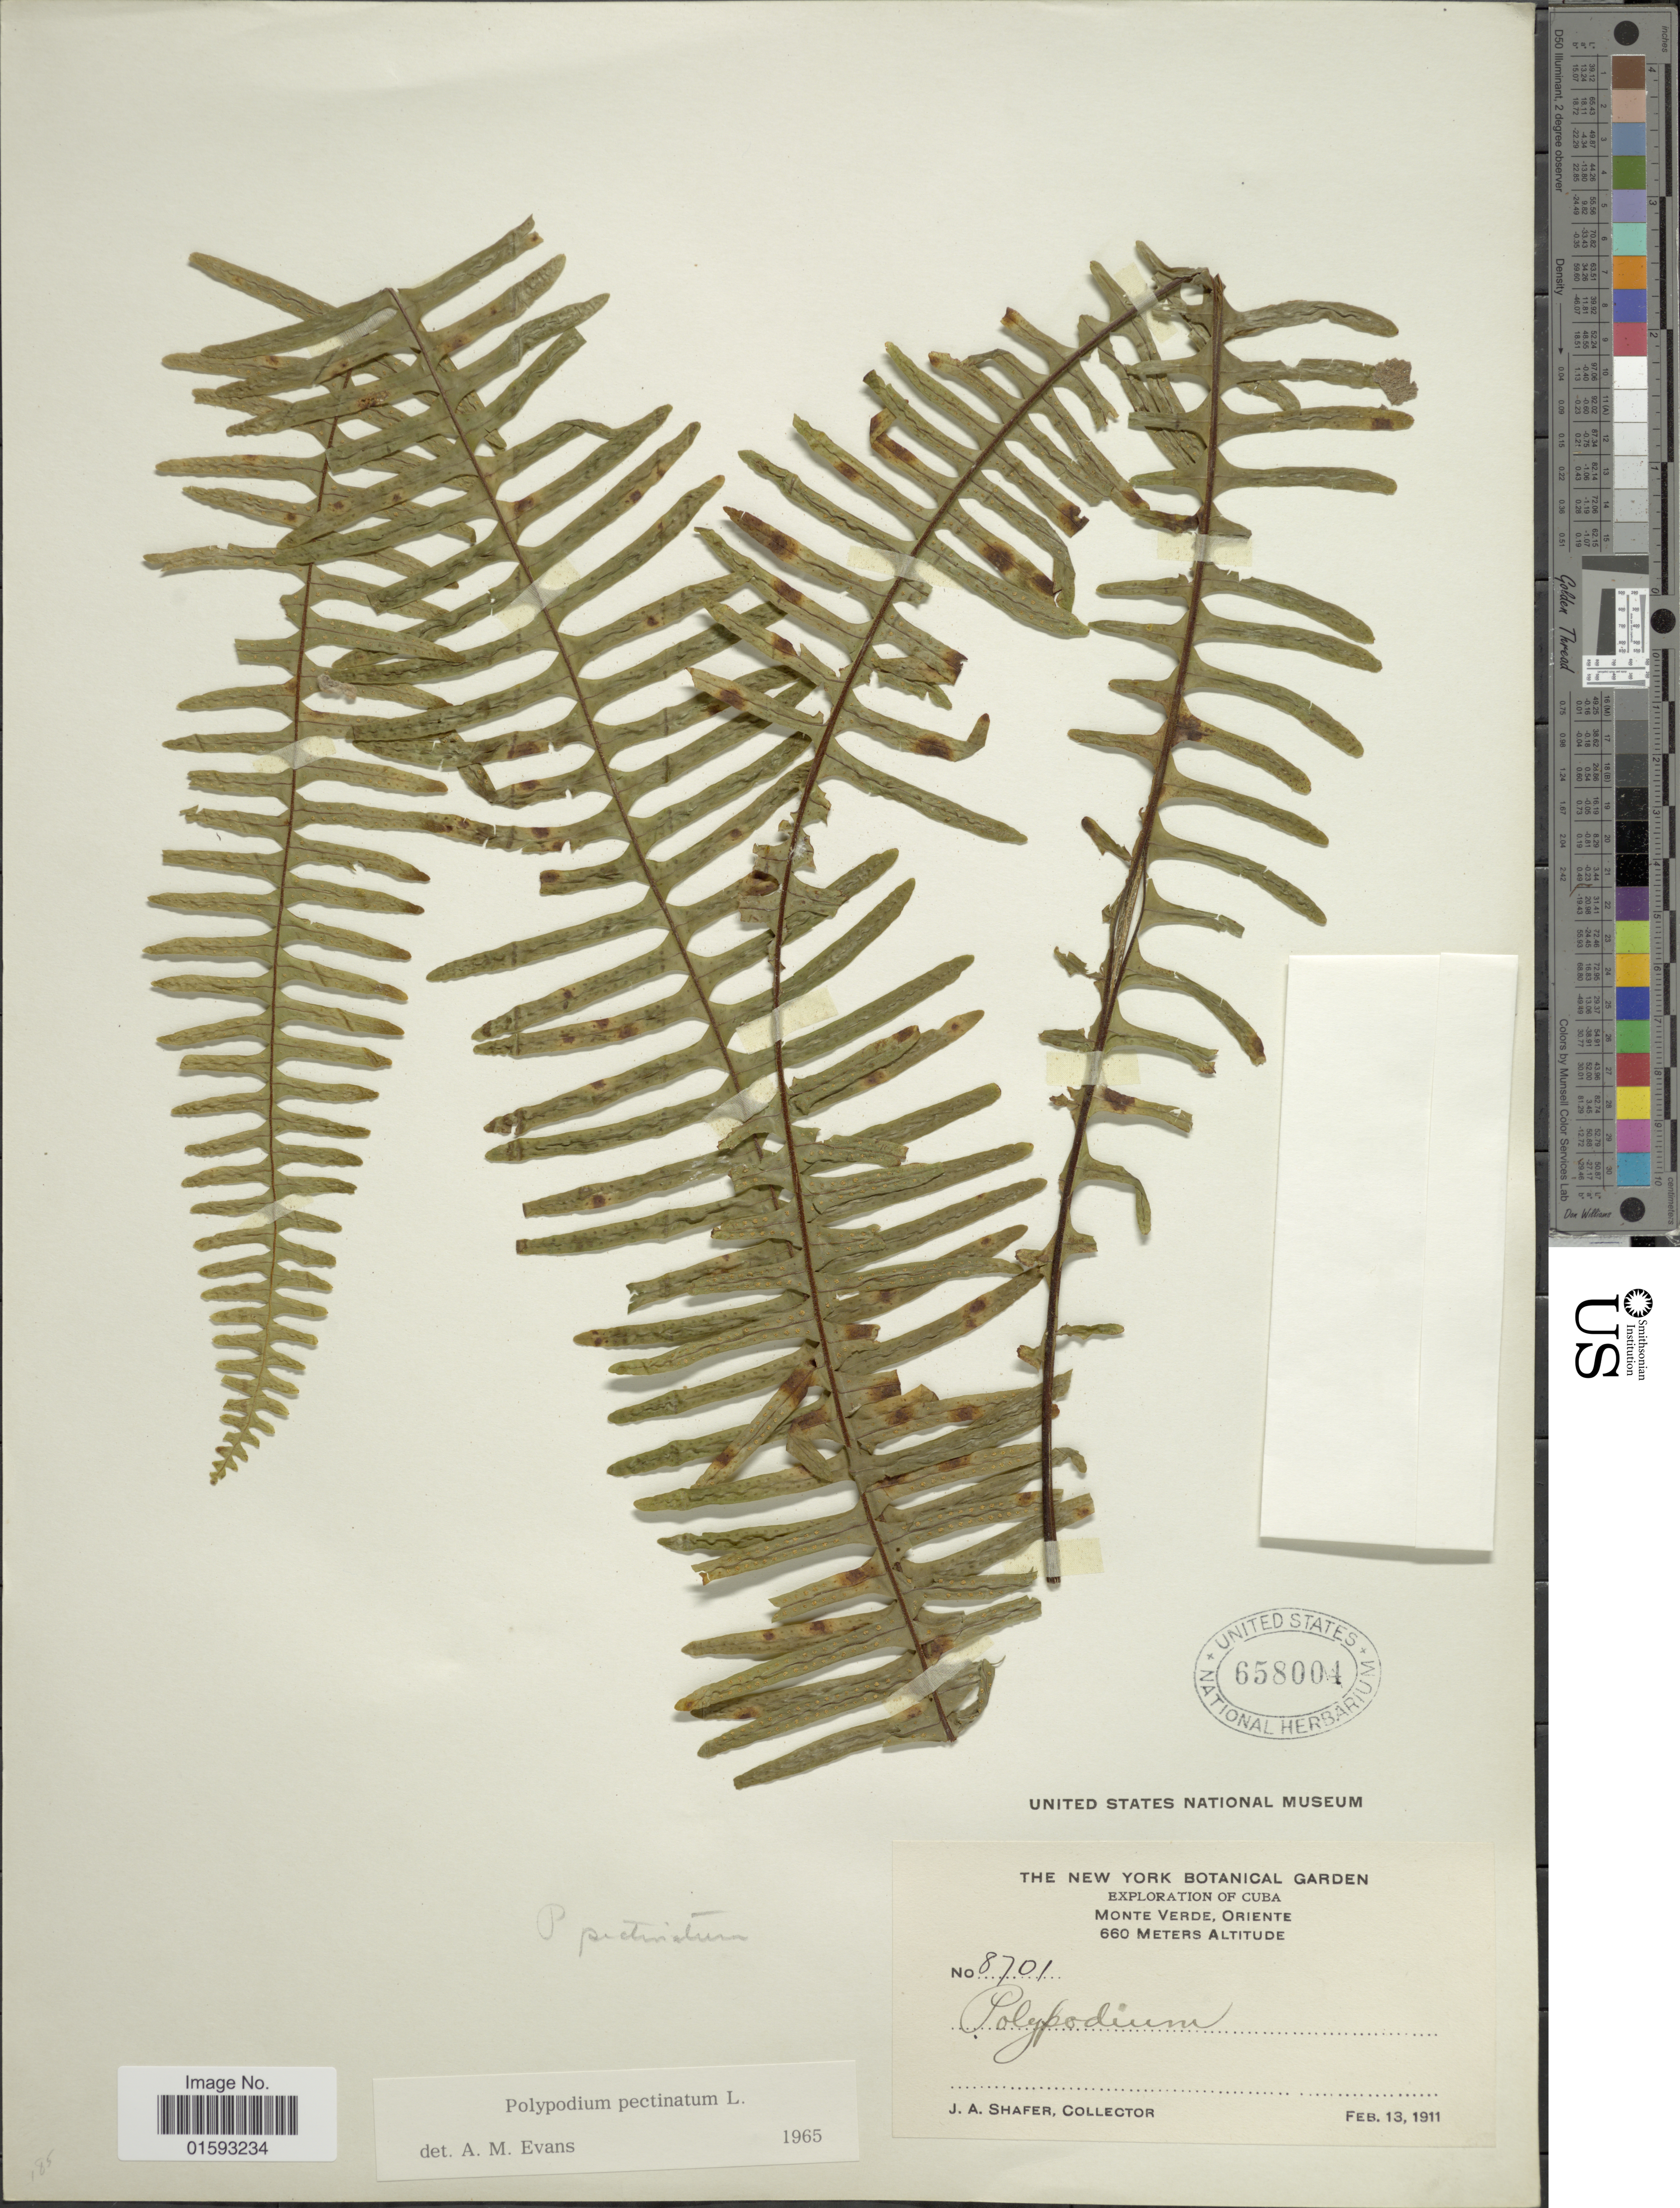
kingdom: Plantae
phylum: Tracheophyta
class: Polypodiopsida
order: Polypodiales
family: Polypodiaceae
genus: Pecluma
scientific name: Pecluma pectinata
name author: (L.) M.G. Price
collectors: J. A. Shafer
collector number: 8701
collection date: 1911-02-13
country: Cuba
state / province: Oriente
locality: Monte Verde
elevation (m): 660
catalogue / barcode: US 658004